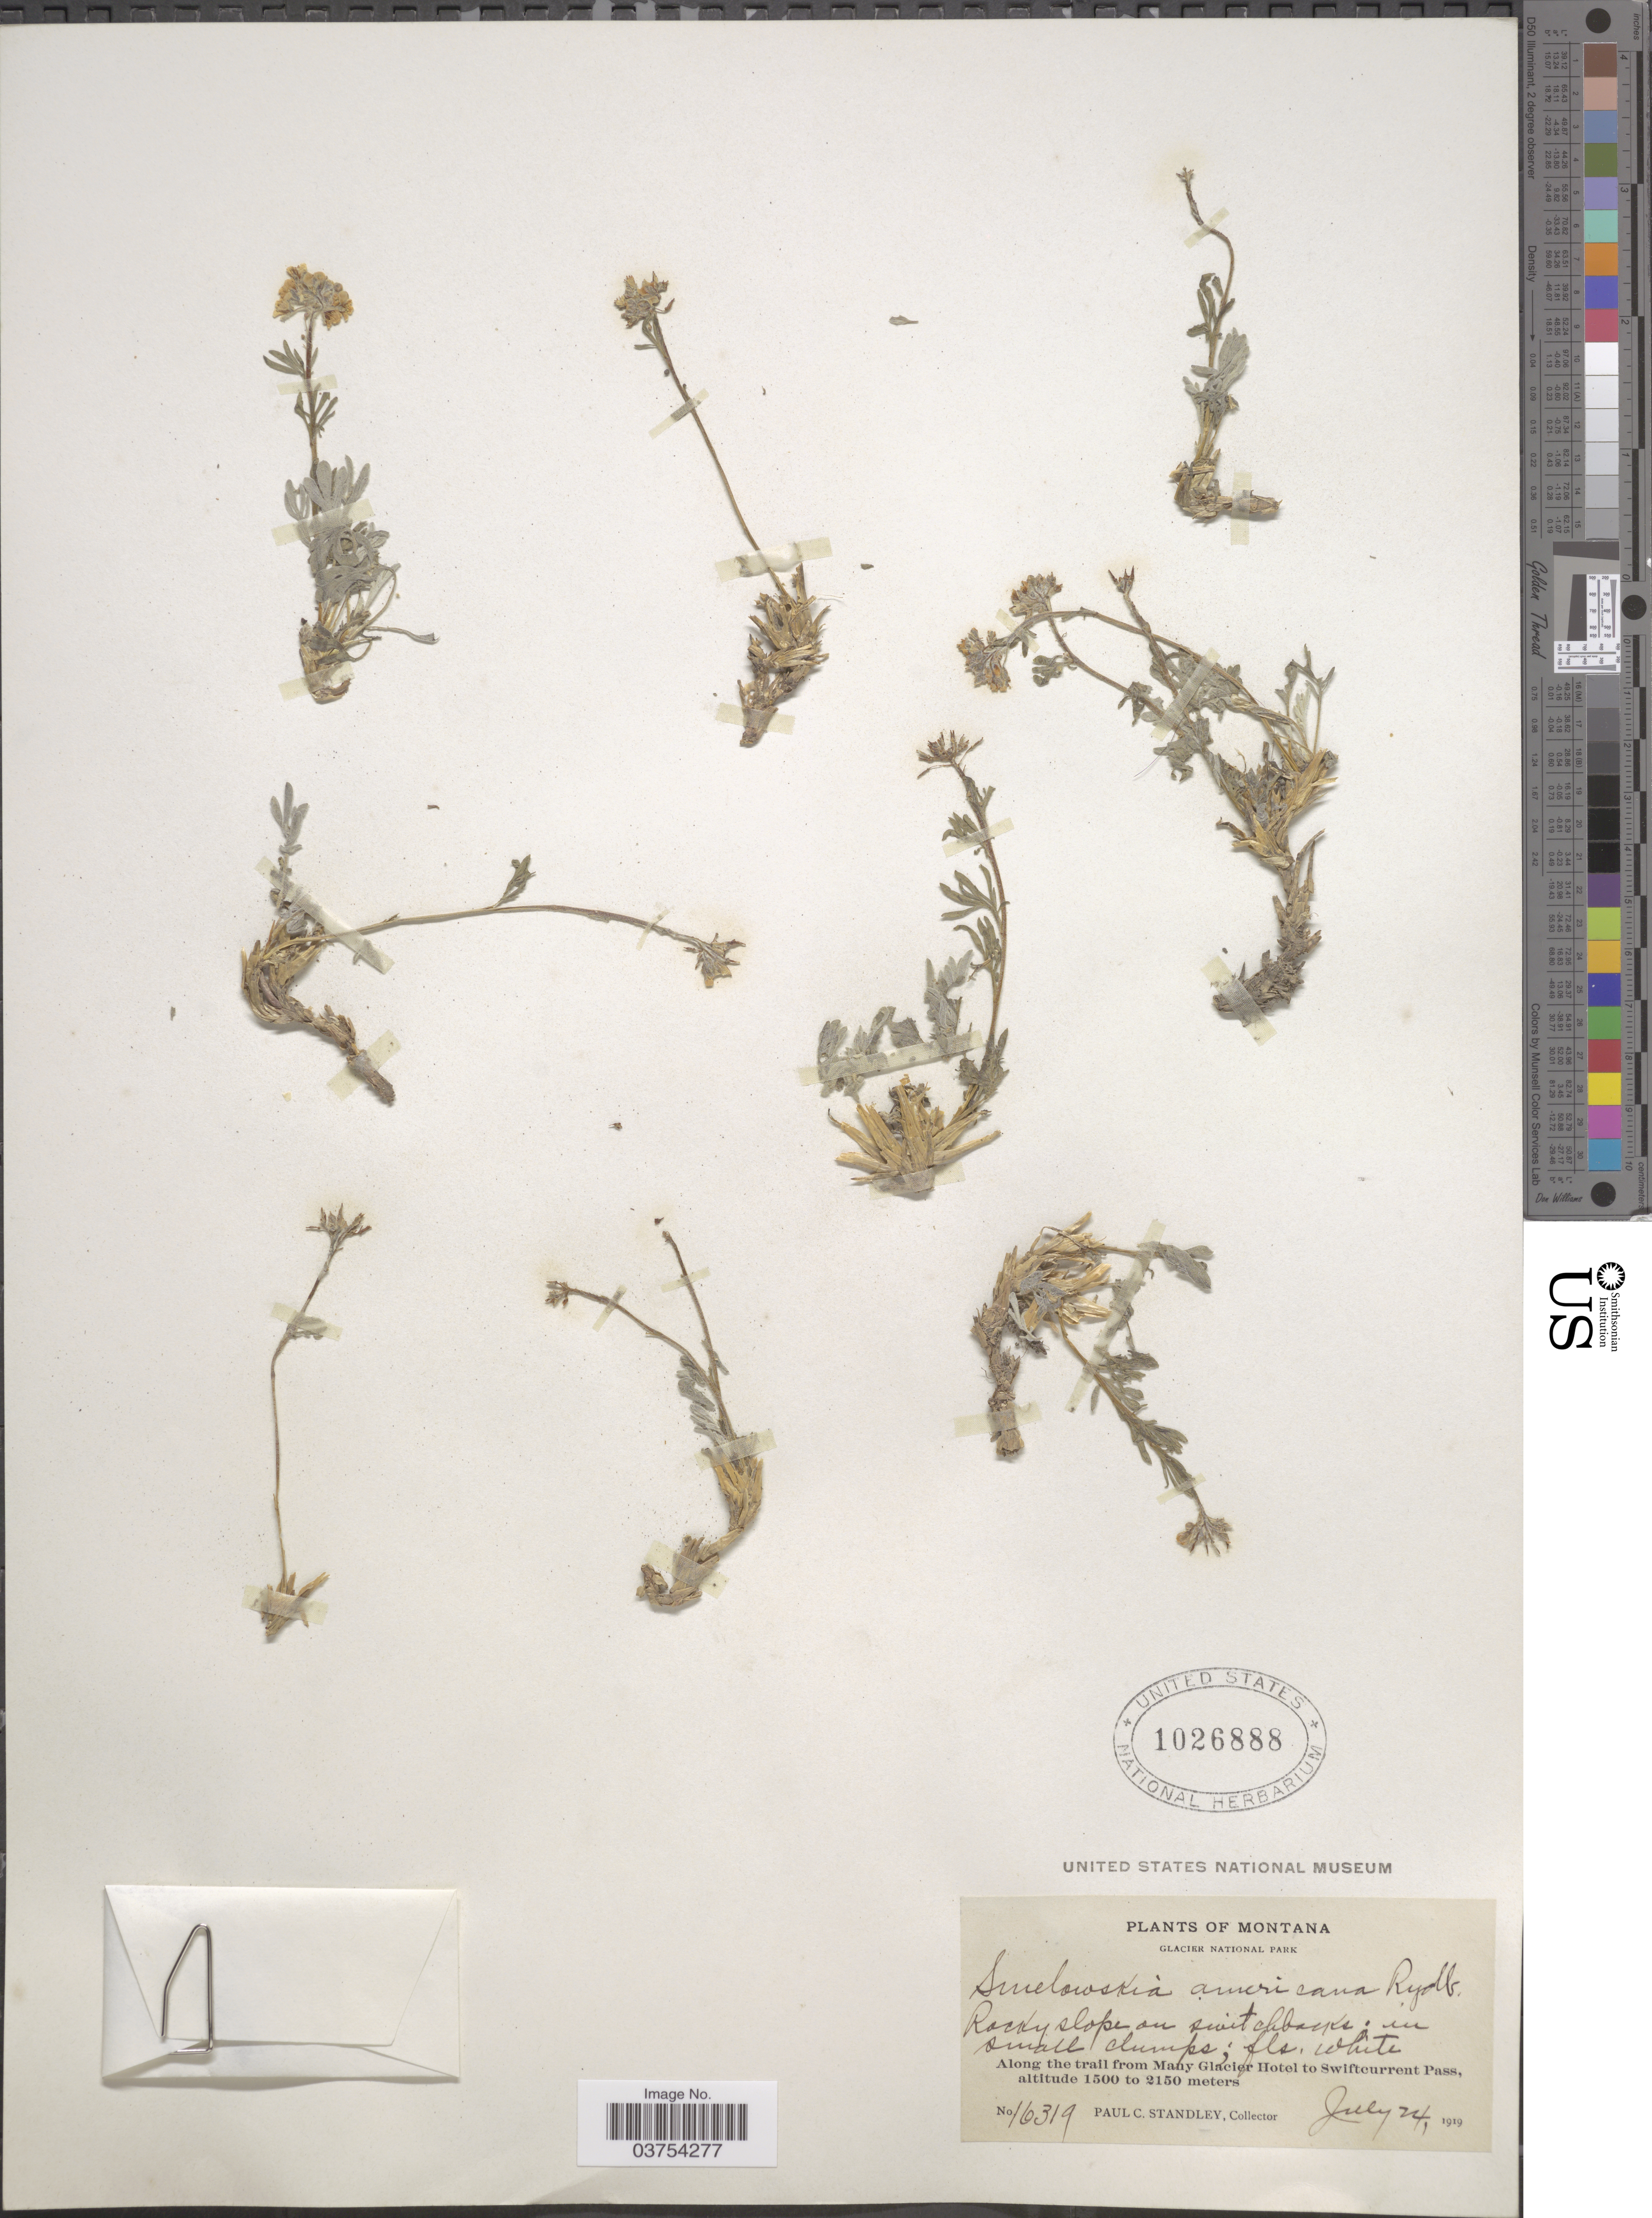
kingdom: Plantae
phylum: Tracheophyta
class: Magnoliopsida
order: Brassicales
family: Brassicaceae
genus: Smelowskia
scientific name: Smelowskia calycina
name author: (Stephan) C.A. Mey.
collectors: P. C. Standley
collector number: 16319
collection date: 1919-07-24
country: United States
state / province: Montana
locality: Glacier National Park. Along the trail from Many Glacier Hotel to Swiftcurrent Pass.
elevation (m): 1500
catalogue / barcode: US 1026888